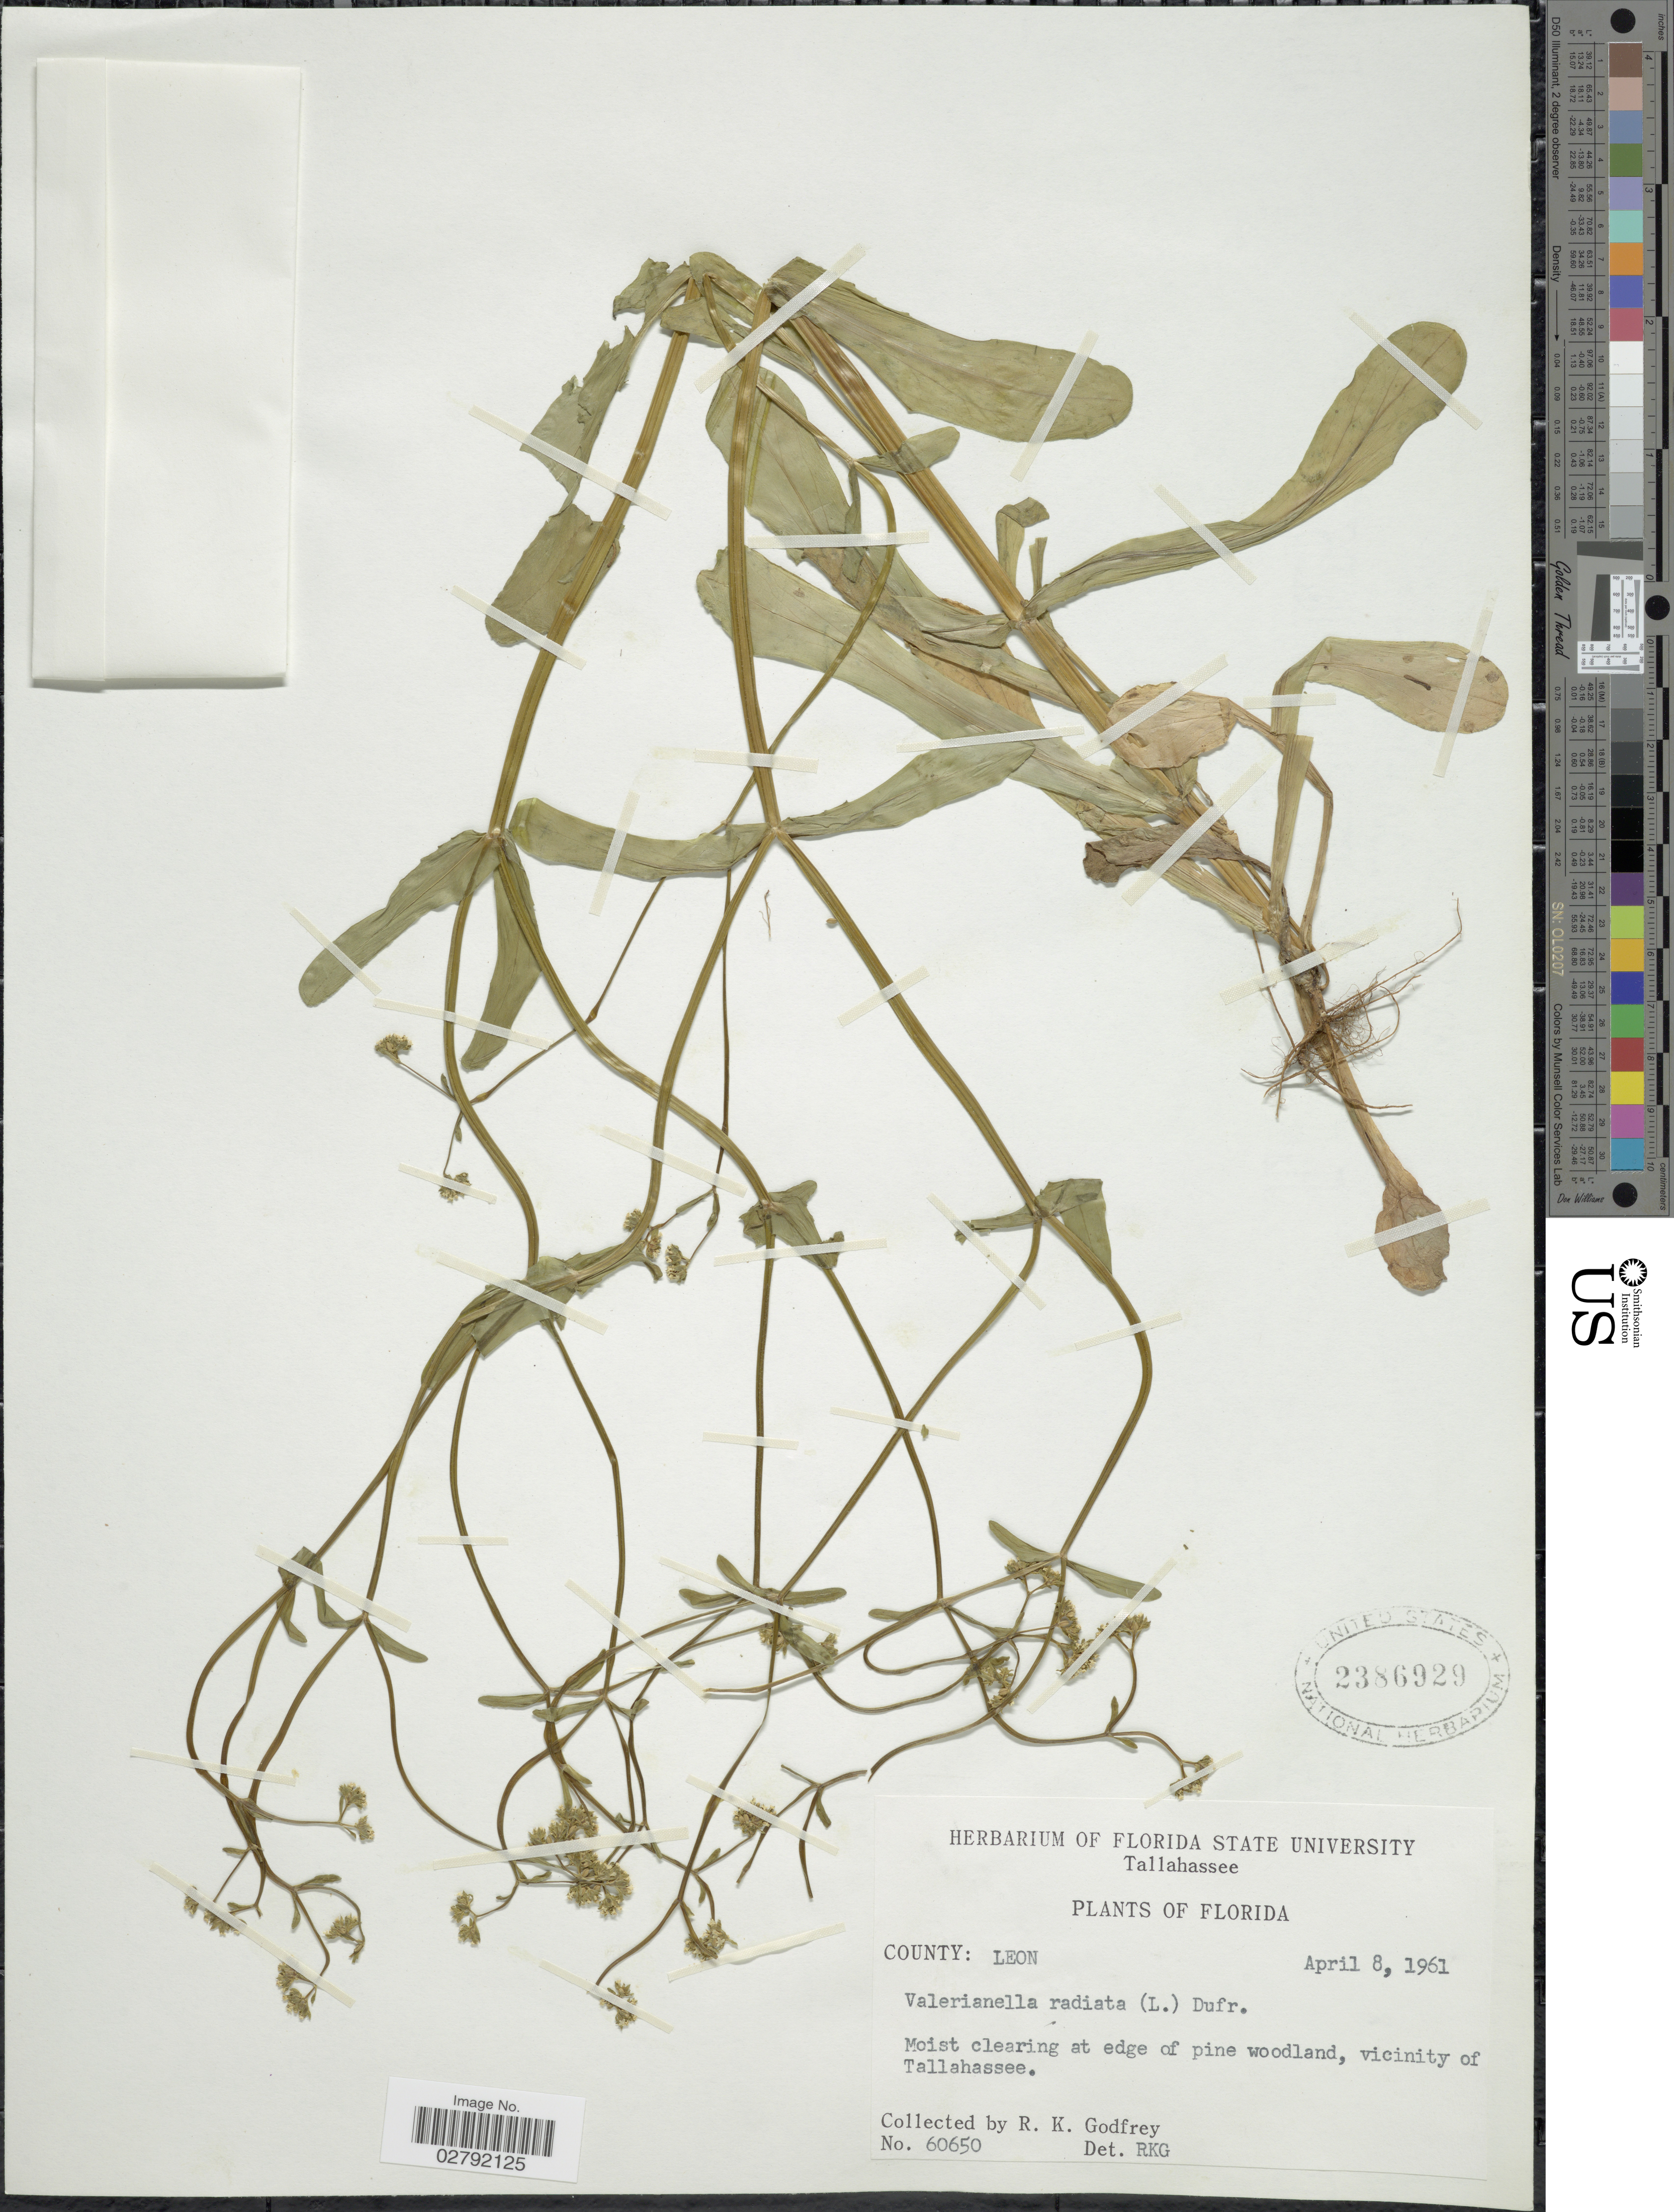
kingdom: Plantae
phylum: Tracheophyta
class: Magnoliopsida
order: Dipsacales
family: Caprifoliaceae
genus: Valerianella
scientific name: Valerianella radiata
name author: (L.) Dufr.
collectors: R. K. Godfrey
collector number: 60650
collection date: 1961-04-08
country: United States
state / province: Florida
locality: County: Leon, vicinity of Tallahassee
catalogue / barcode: US 2386929